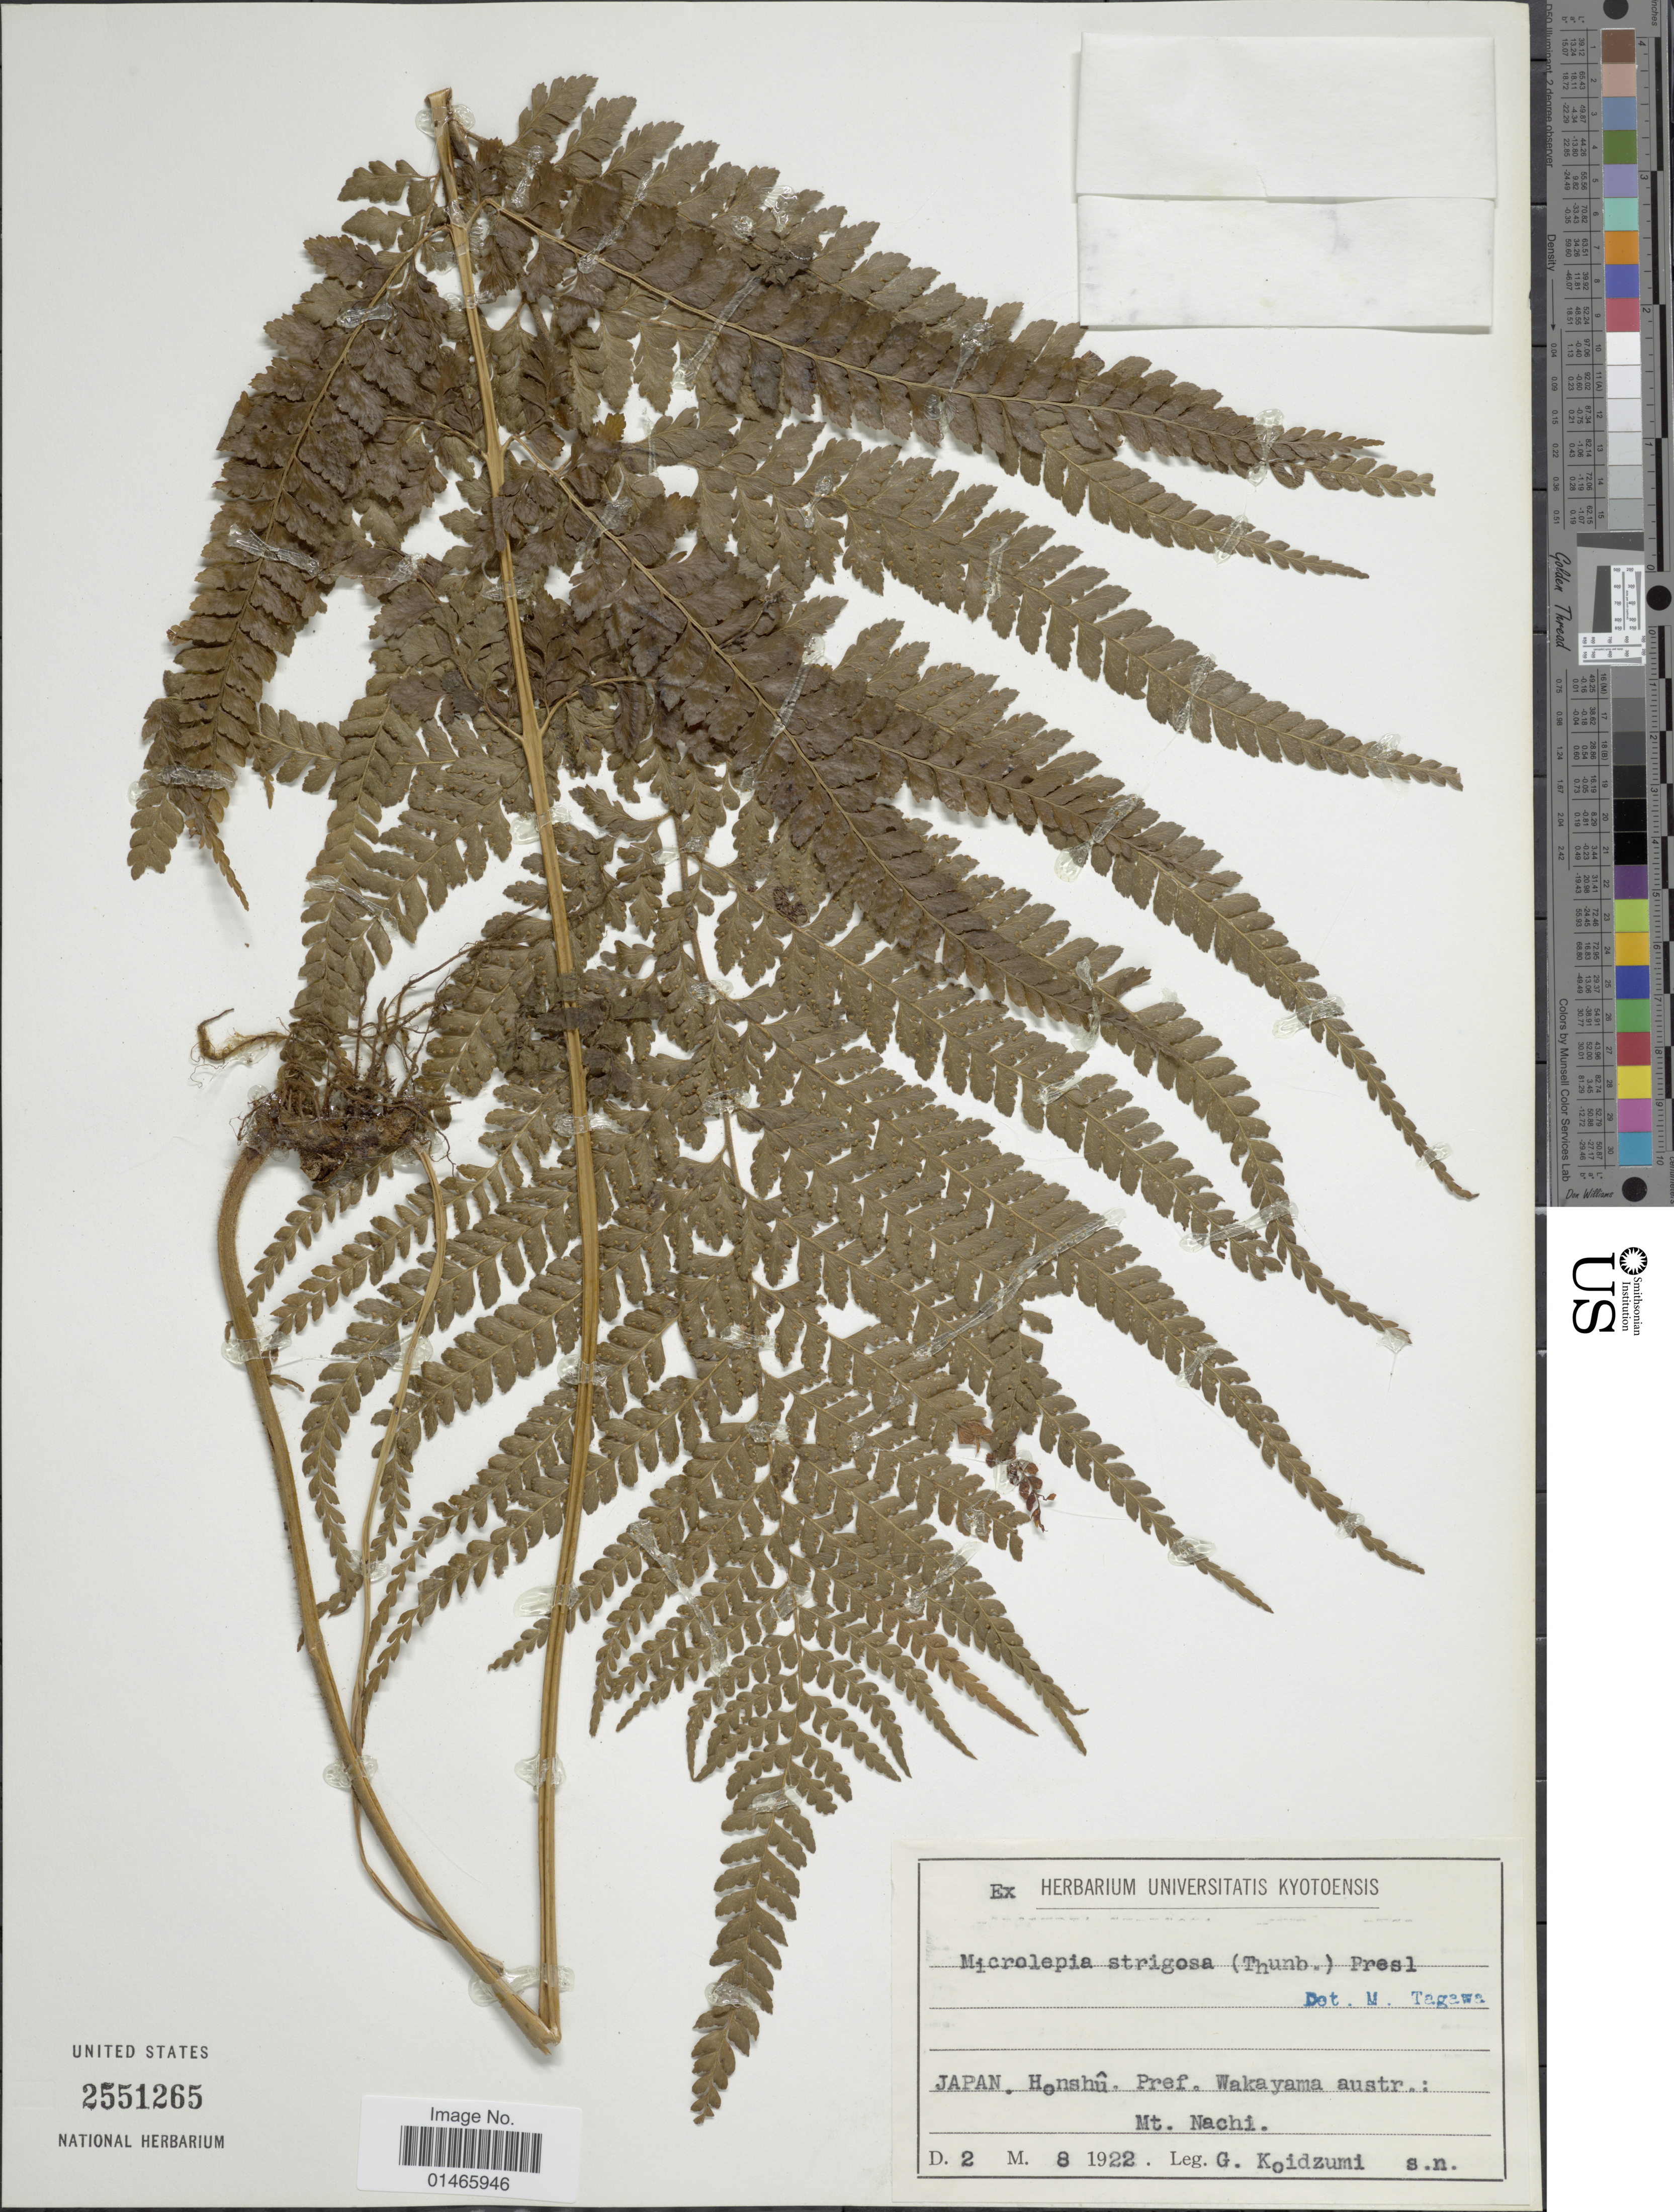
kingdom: Plantae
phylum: Tracheophyta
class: Polypodiopsida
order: Polypodiales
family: Dennstaedtiaceae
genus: Microlepia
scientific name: Microlepia strigosa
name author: (Thunb.) J. Presl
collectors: G. Koidzumi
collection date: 1922-08-02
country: Japan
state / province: Wakayama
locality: Honshu, Mt. Nachi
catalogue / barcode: US 2551265